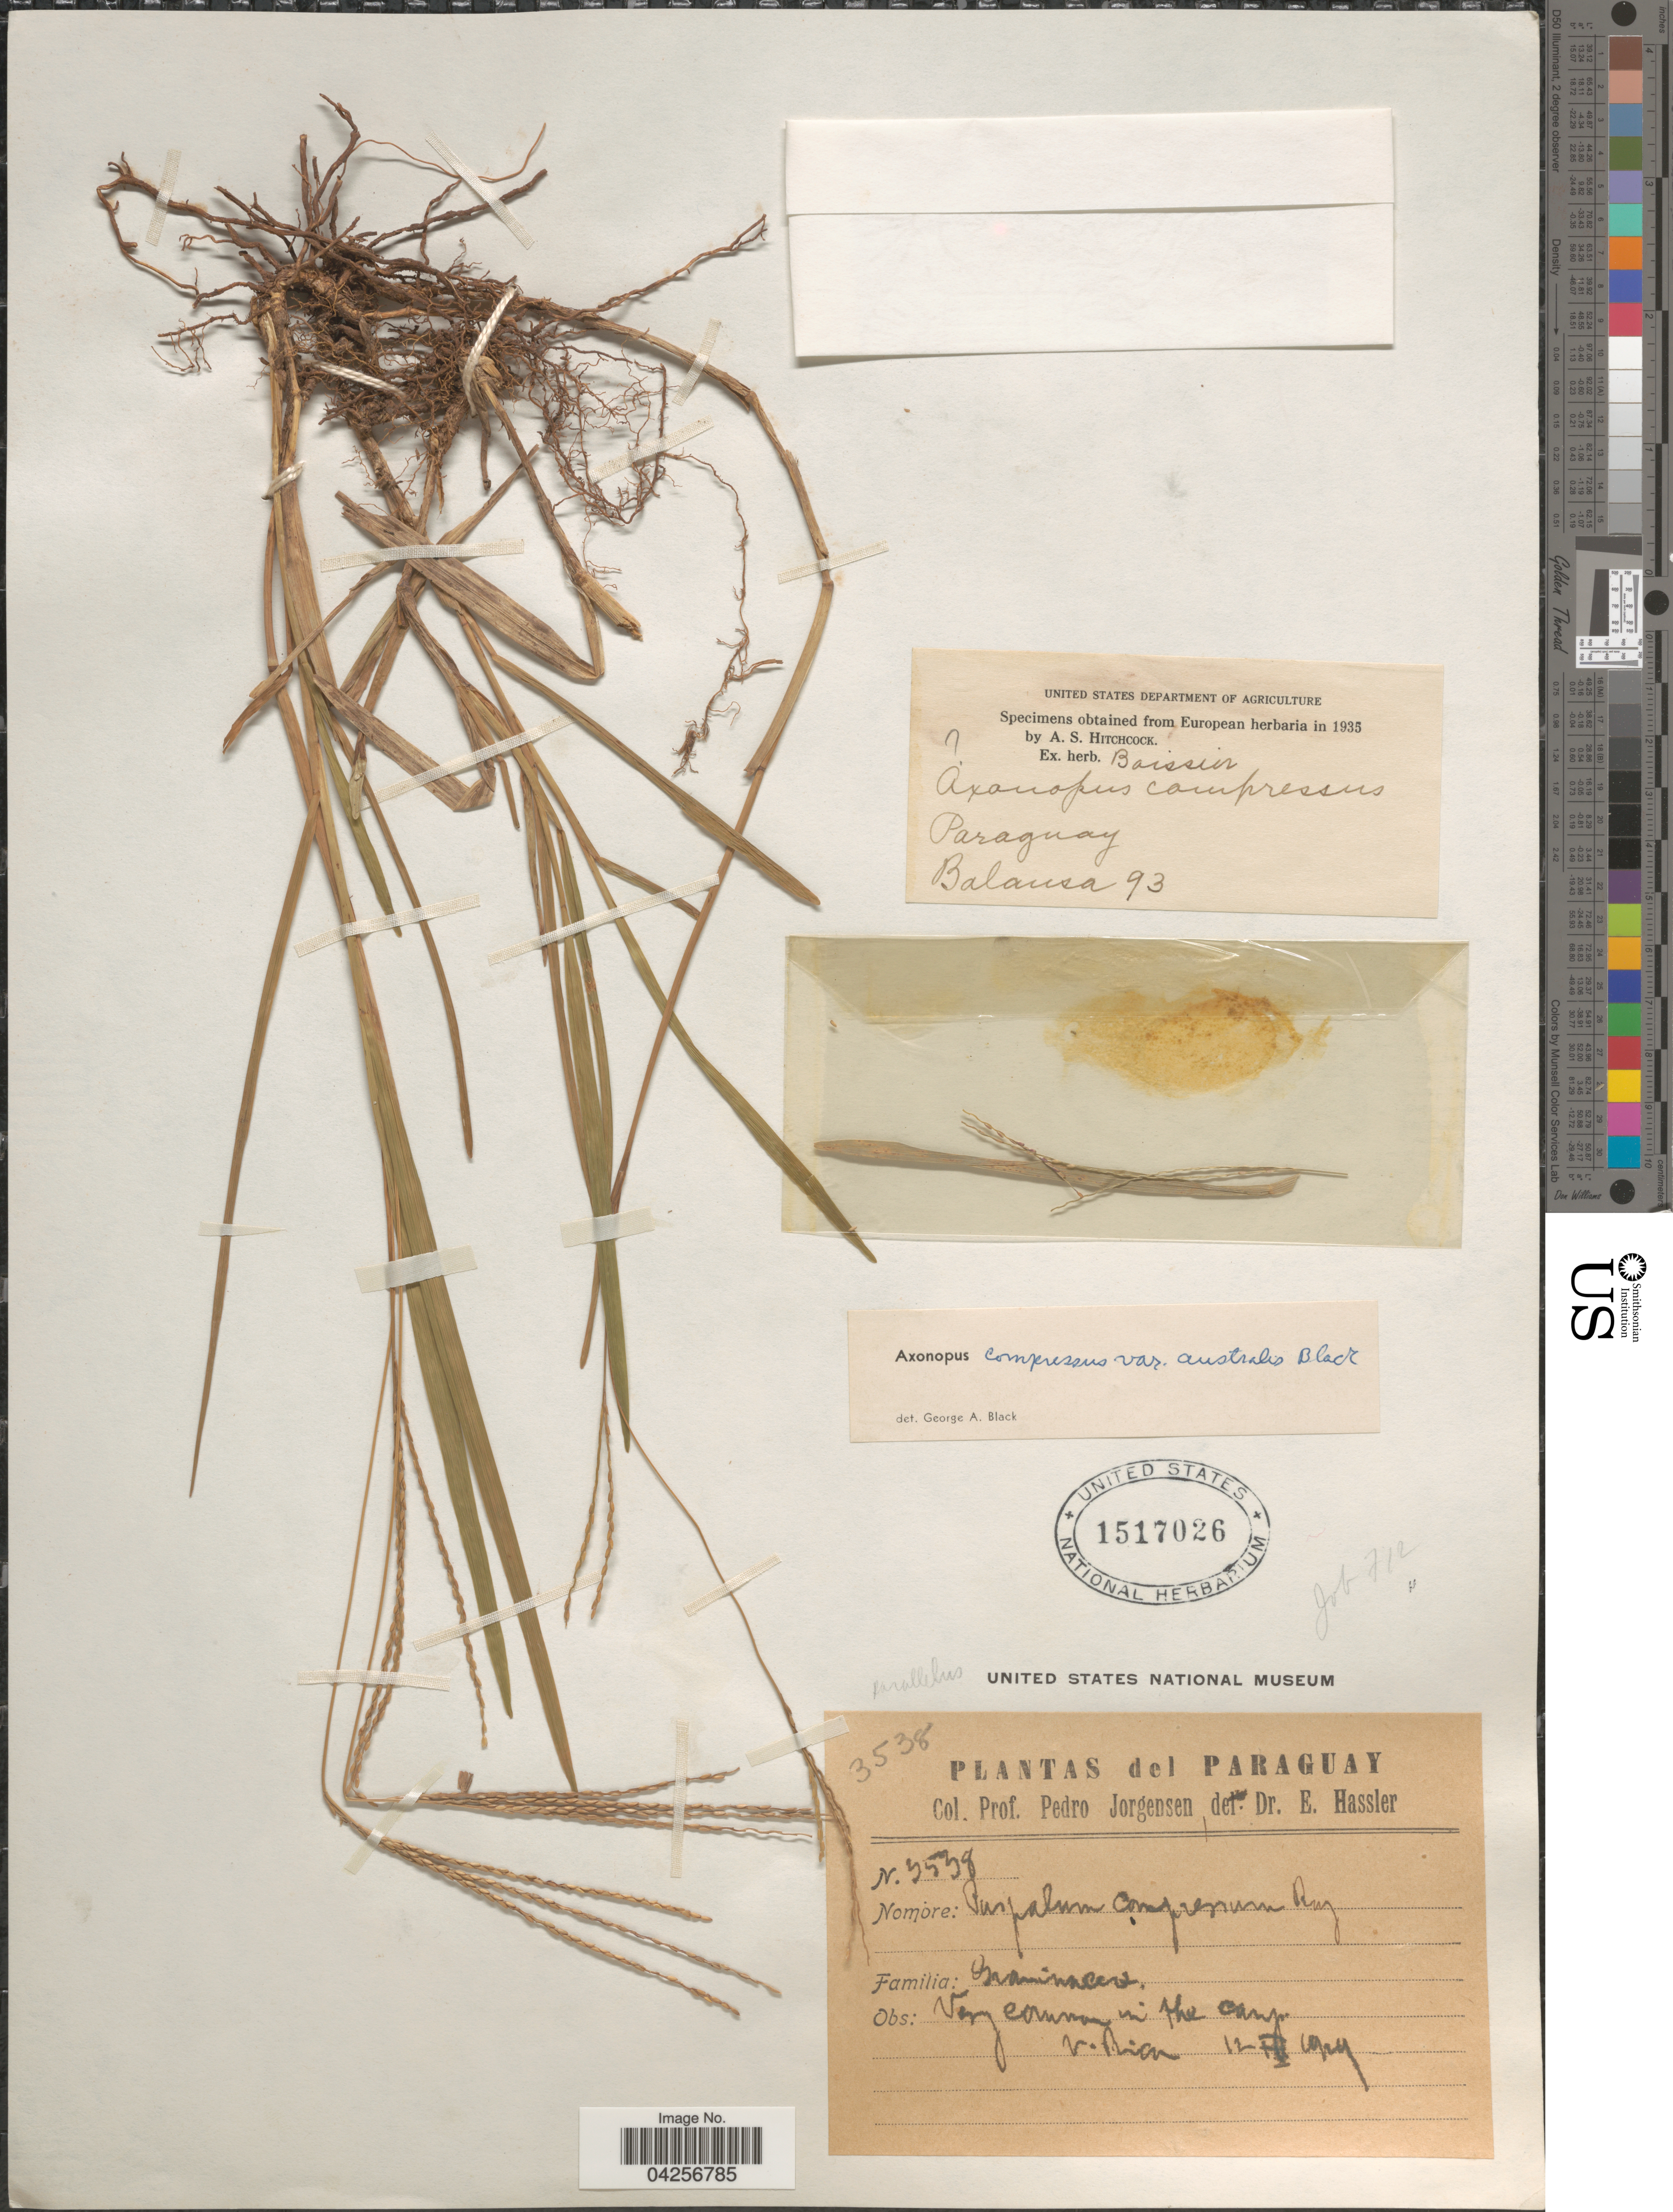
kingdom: Plantae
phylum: Tracheophyta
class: Liliopsida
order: Poales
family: Poaceae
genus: Axonopus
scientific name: Axonopus compressus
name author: (Sw.) P. Beauv.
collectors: -. Balansa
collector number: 93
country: Paraguay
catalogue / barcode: US 1517026